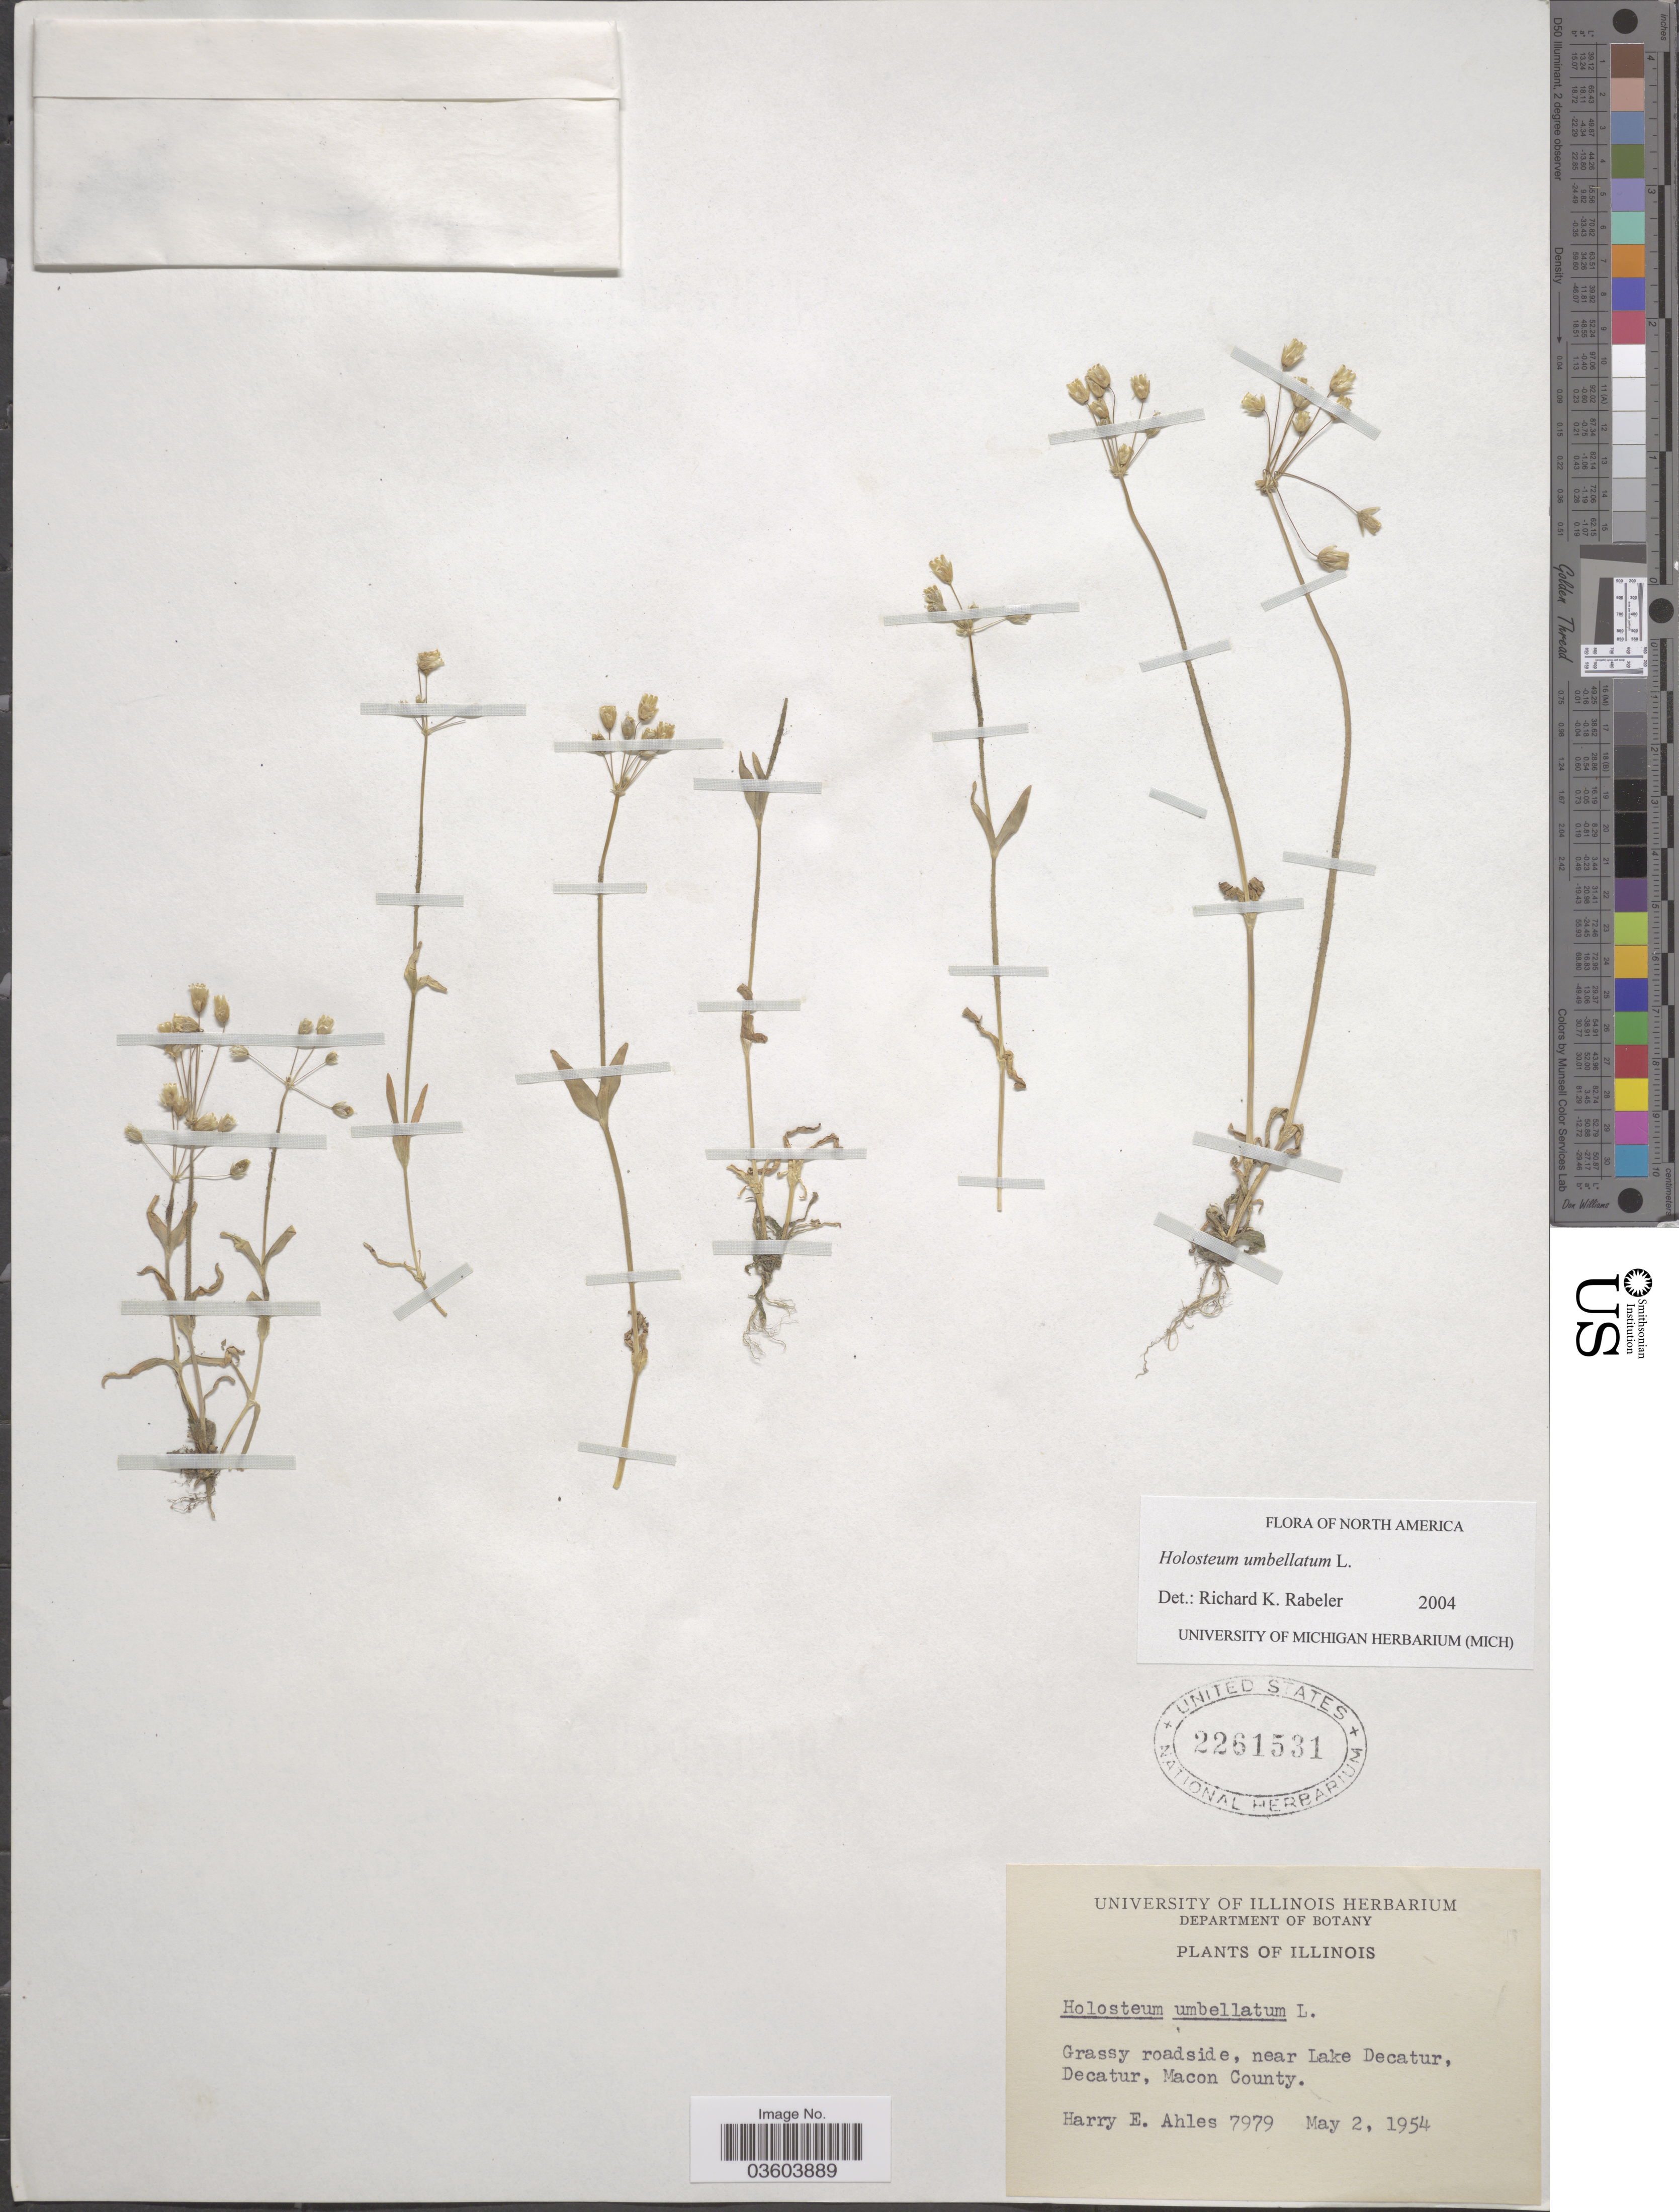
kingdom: Plantae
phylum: Tracheophyta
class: Magnoliopsida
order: Caryophyllales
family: Caryophyllaceae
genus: Holosteum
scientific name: Holosteum umbellatum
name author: L.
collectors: H. E. Ahles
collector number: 7979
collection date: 1954-05-02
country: United States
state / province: Illinois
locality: Near Lake Decatur, Decatur, Macon County.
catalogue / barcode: US 2261531